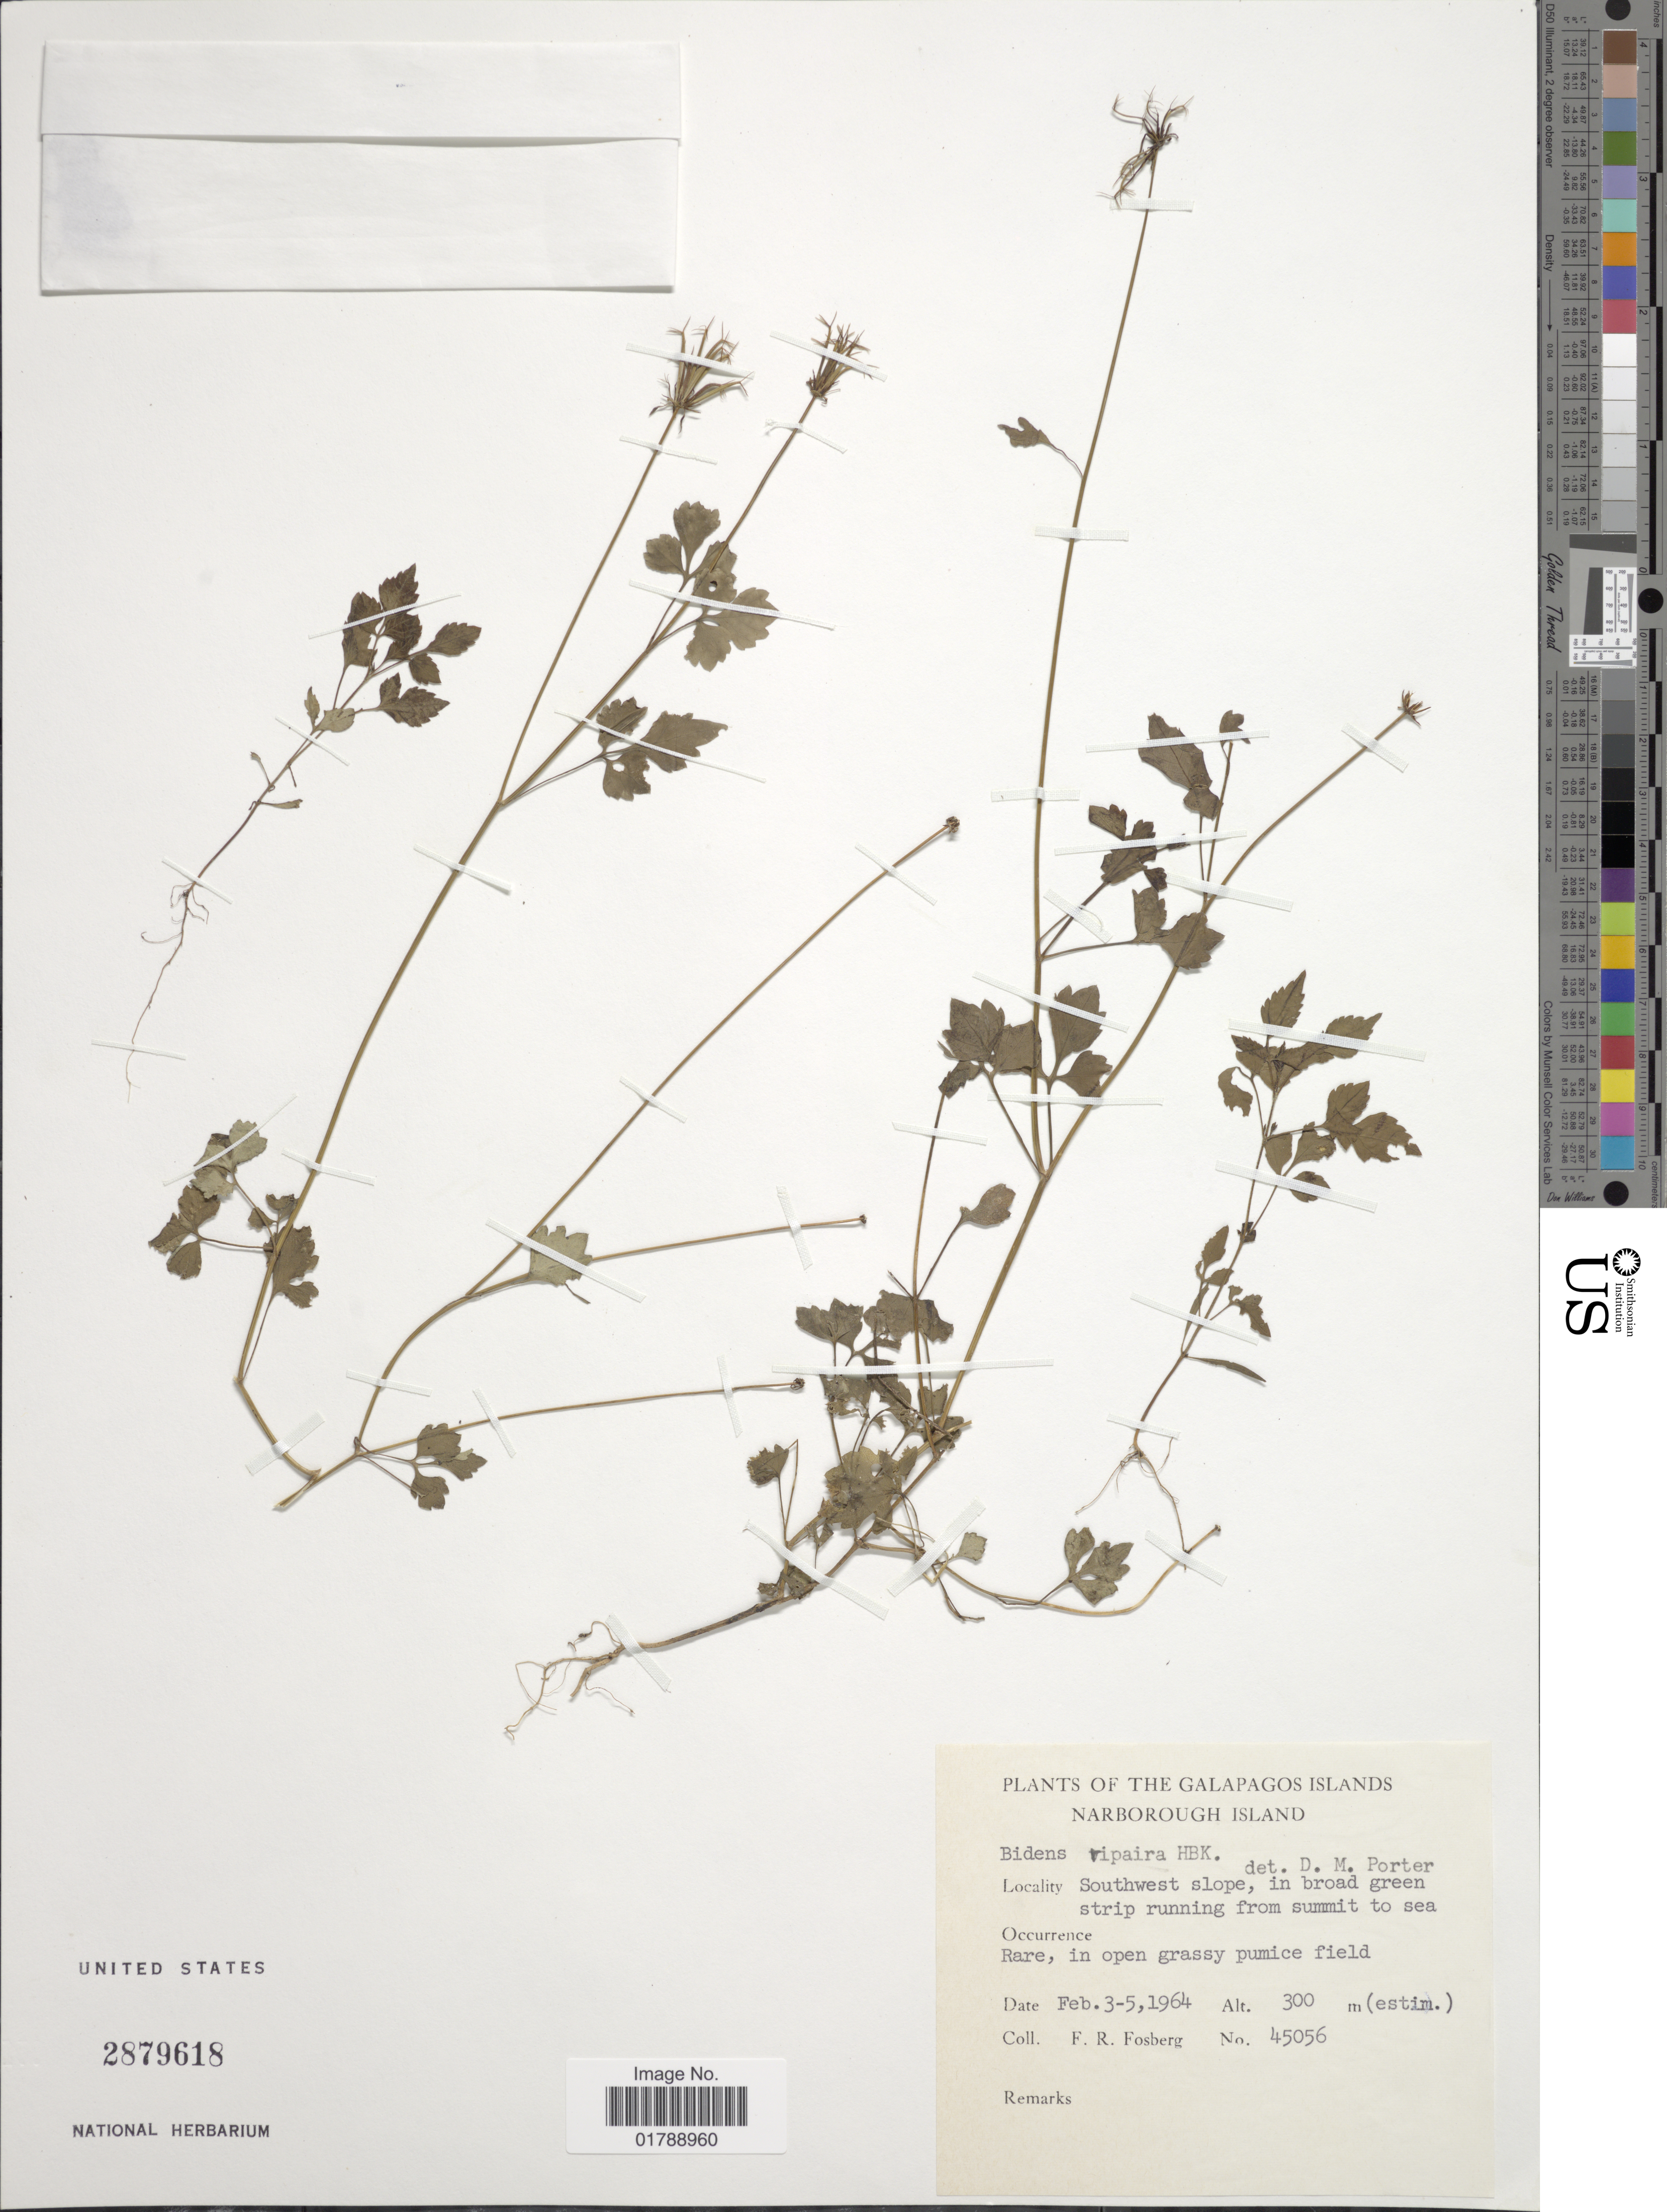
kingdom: Plantae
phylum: Tracheophyta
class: Magnoliopsida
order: Asterales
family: Asteraceae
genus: Bidens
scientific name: Bidens riparia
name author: Kunth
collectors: F. R. Fosberg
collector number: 45056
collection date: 1964-02-03/1964-02-05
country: Ecuador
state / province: Colón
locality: Galapagos Islands. Narborough Island. Southwest slope, in broad green strip running from summit to sea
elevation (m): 300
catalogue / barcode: US 2879618